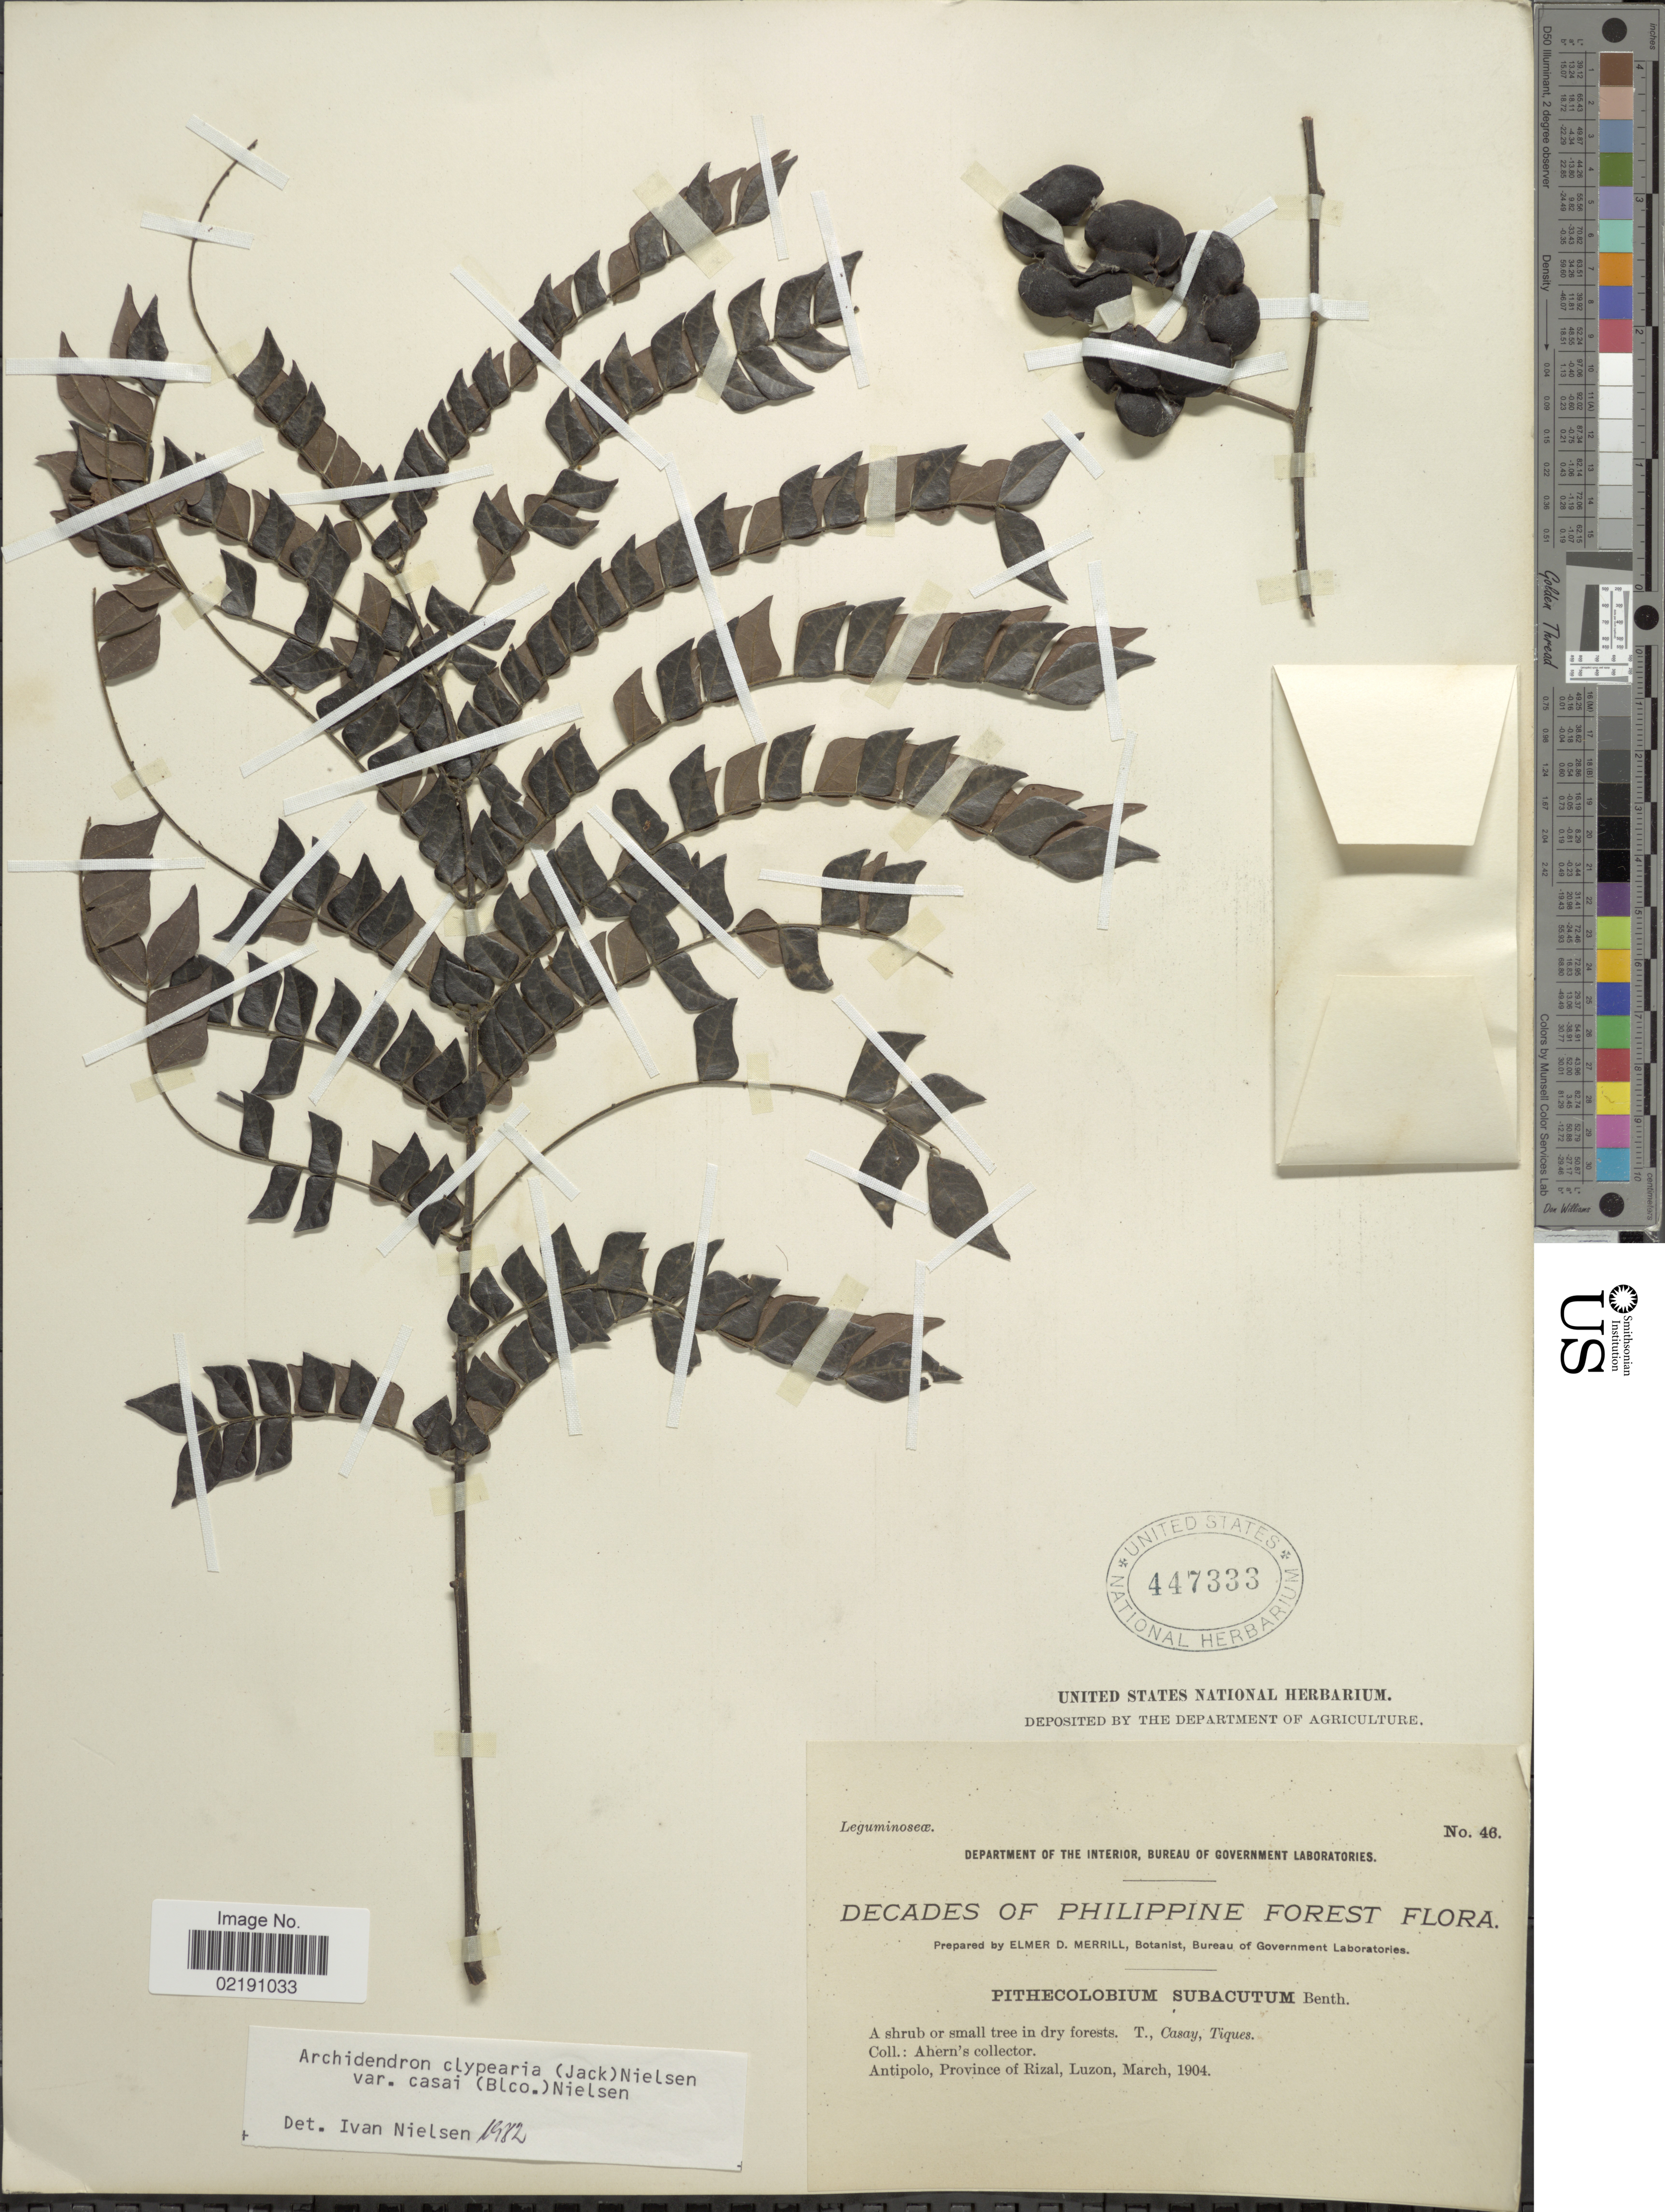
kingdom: Plantae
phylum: Tracheophyta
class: Magnoliopsida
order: Fabales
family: Fabaceae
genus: Archidendron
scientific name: Archidendron clypearia var. casai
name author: (Blanco) I.C. Nielsen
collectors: Ahern's collector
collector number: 46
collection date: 1904-03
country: Philippines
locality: Antipolo, Province of Rizal, Luzon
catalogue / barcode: US 447333